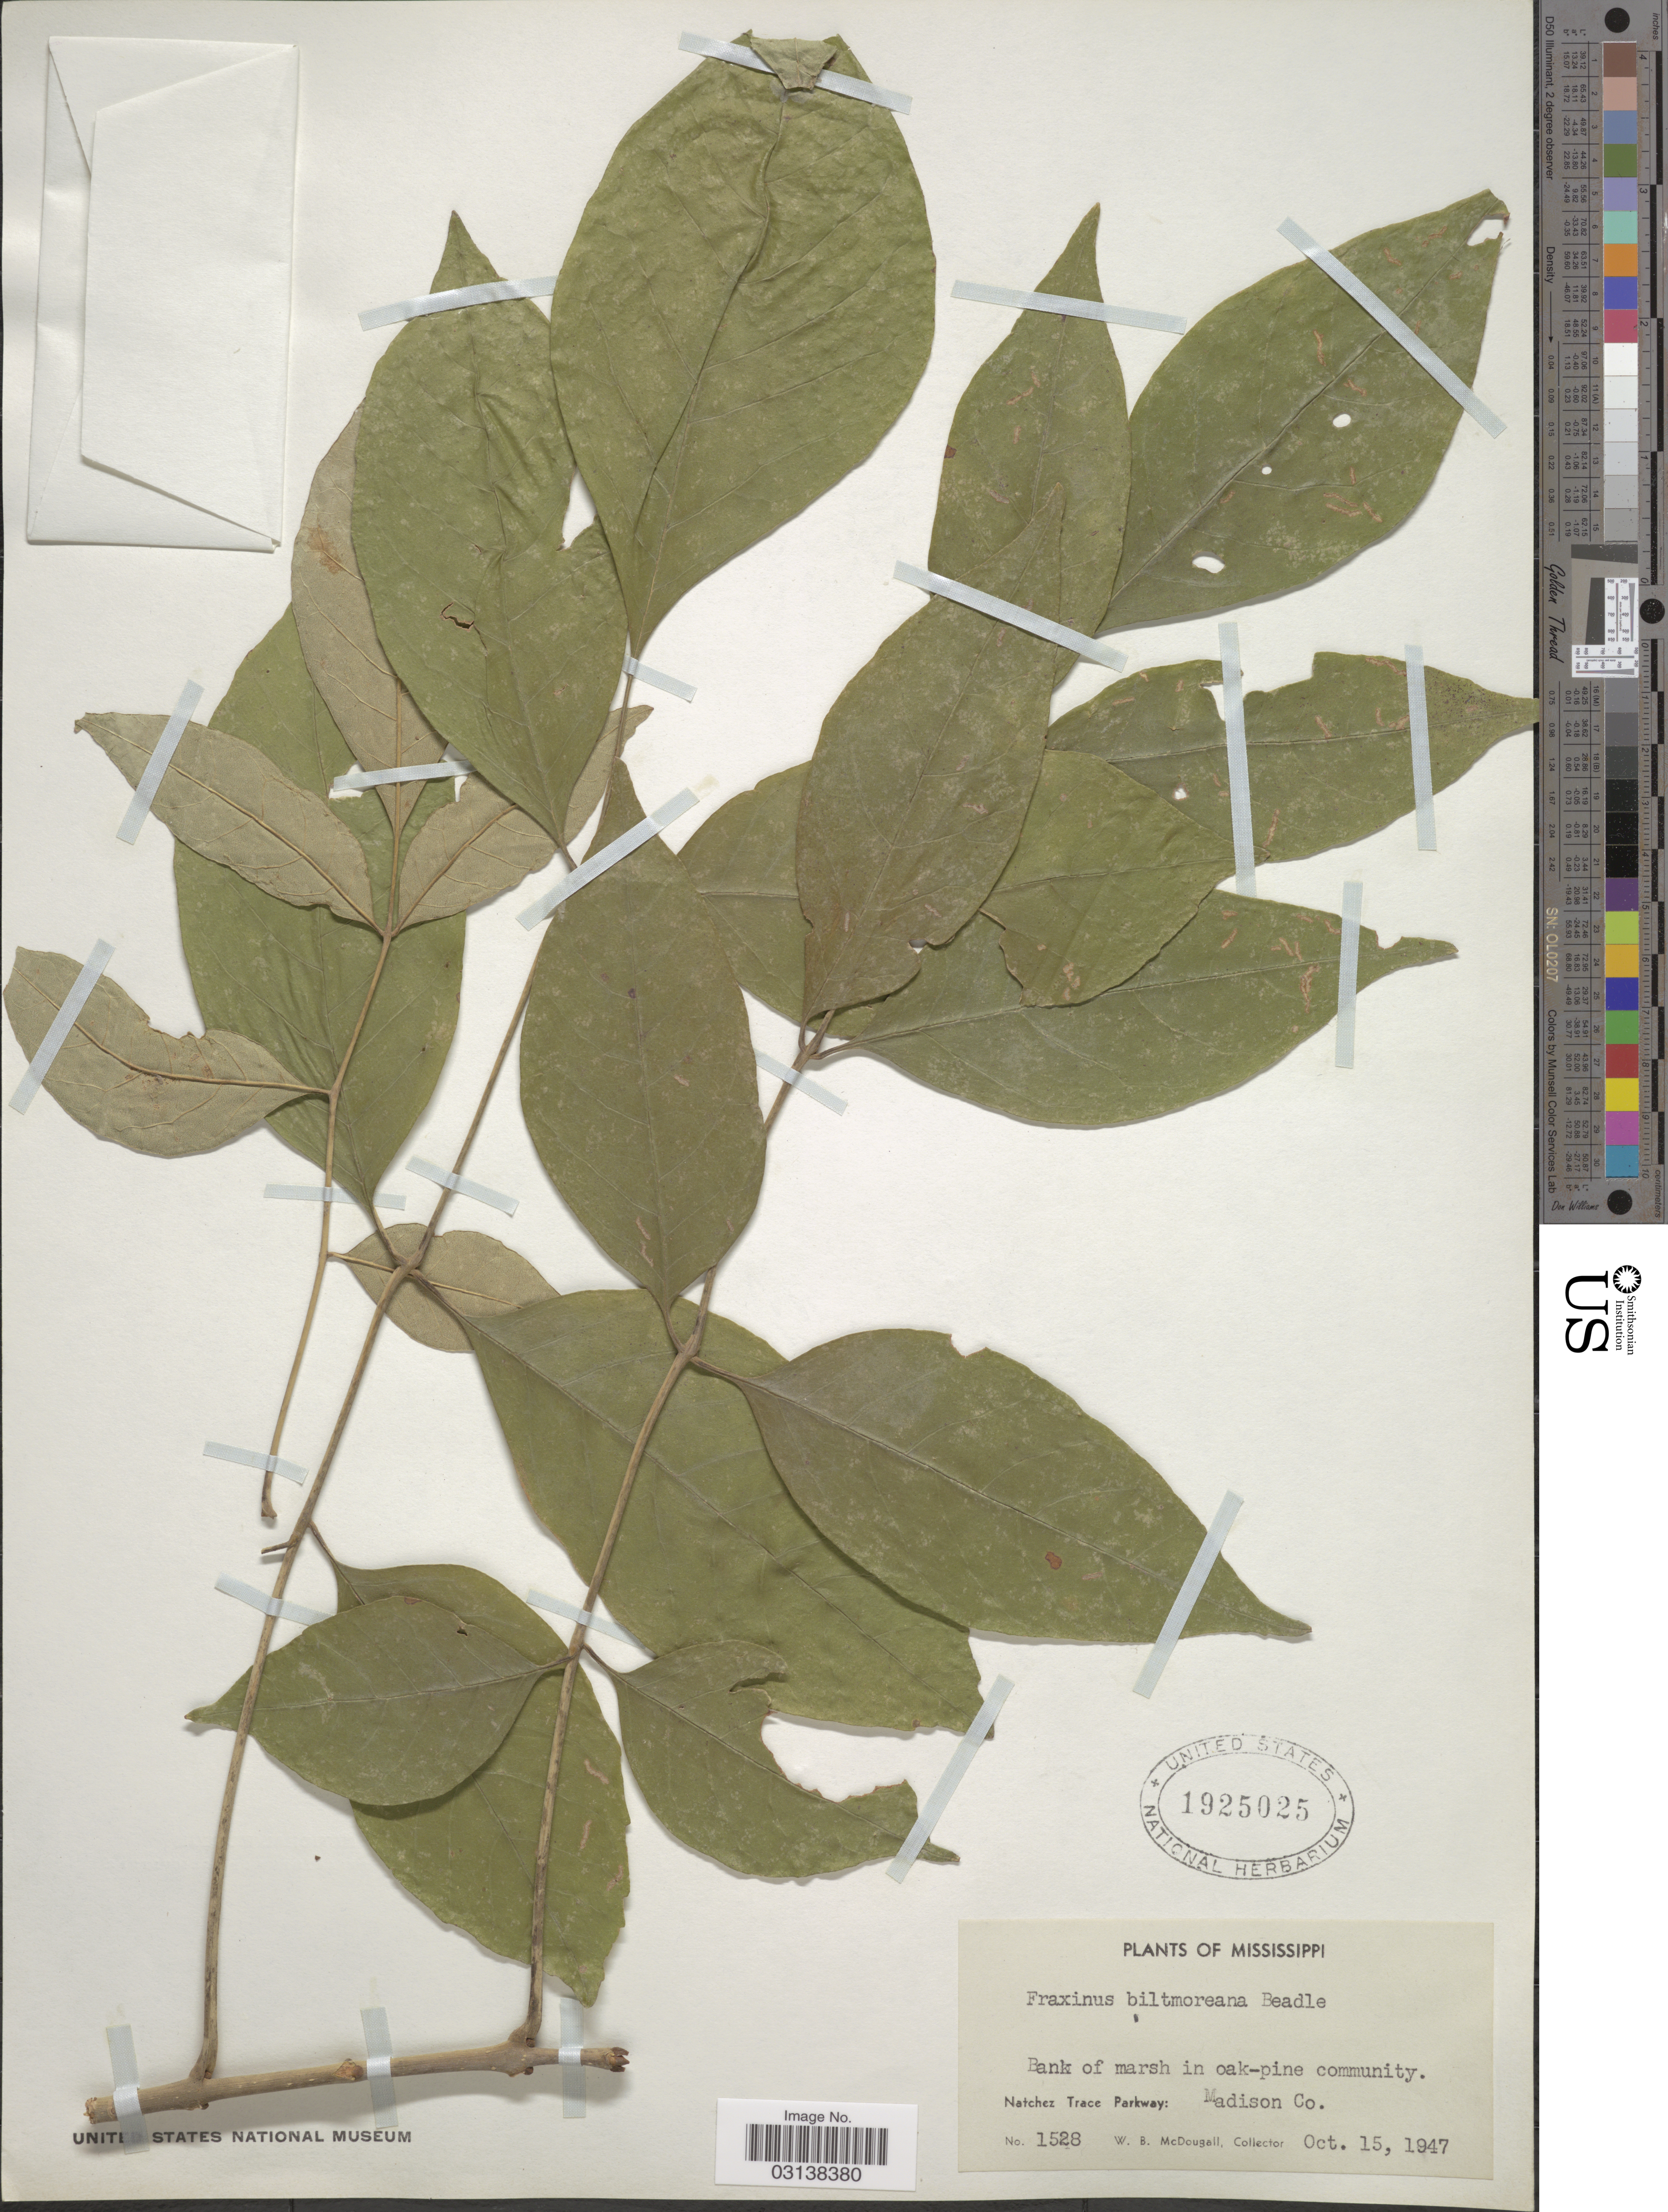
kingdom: Plantae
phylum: Tracheophyta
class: Magnoliopsida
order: Lamiales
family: Oleaceae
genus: Fraxinus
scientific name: Fraxinus americana var. biltmoreana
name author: (Beadle) J.W. Wright ex Fernald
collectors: W. B. McDougall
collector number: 1528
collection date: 1947-10-15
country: United States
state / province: Mississippi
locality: Bank of marsh in oak-pine community. Natchez Trace Parkway: Madison Co.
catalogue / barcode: US 1925025